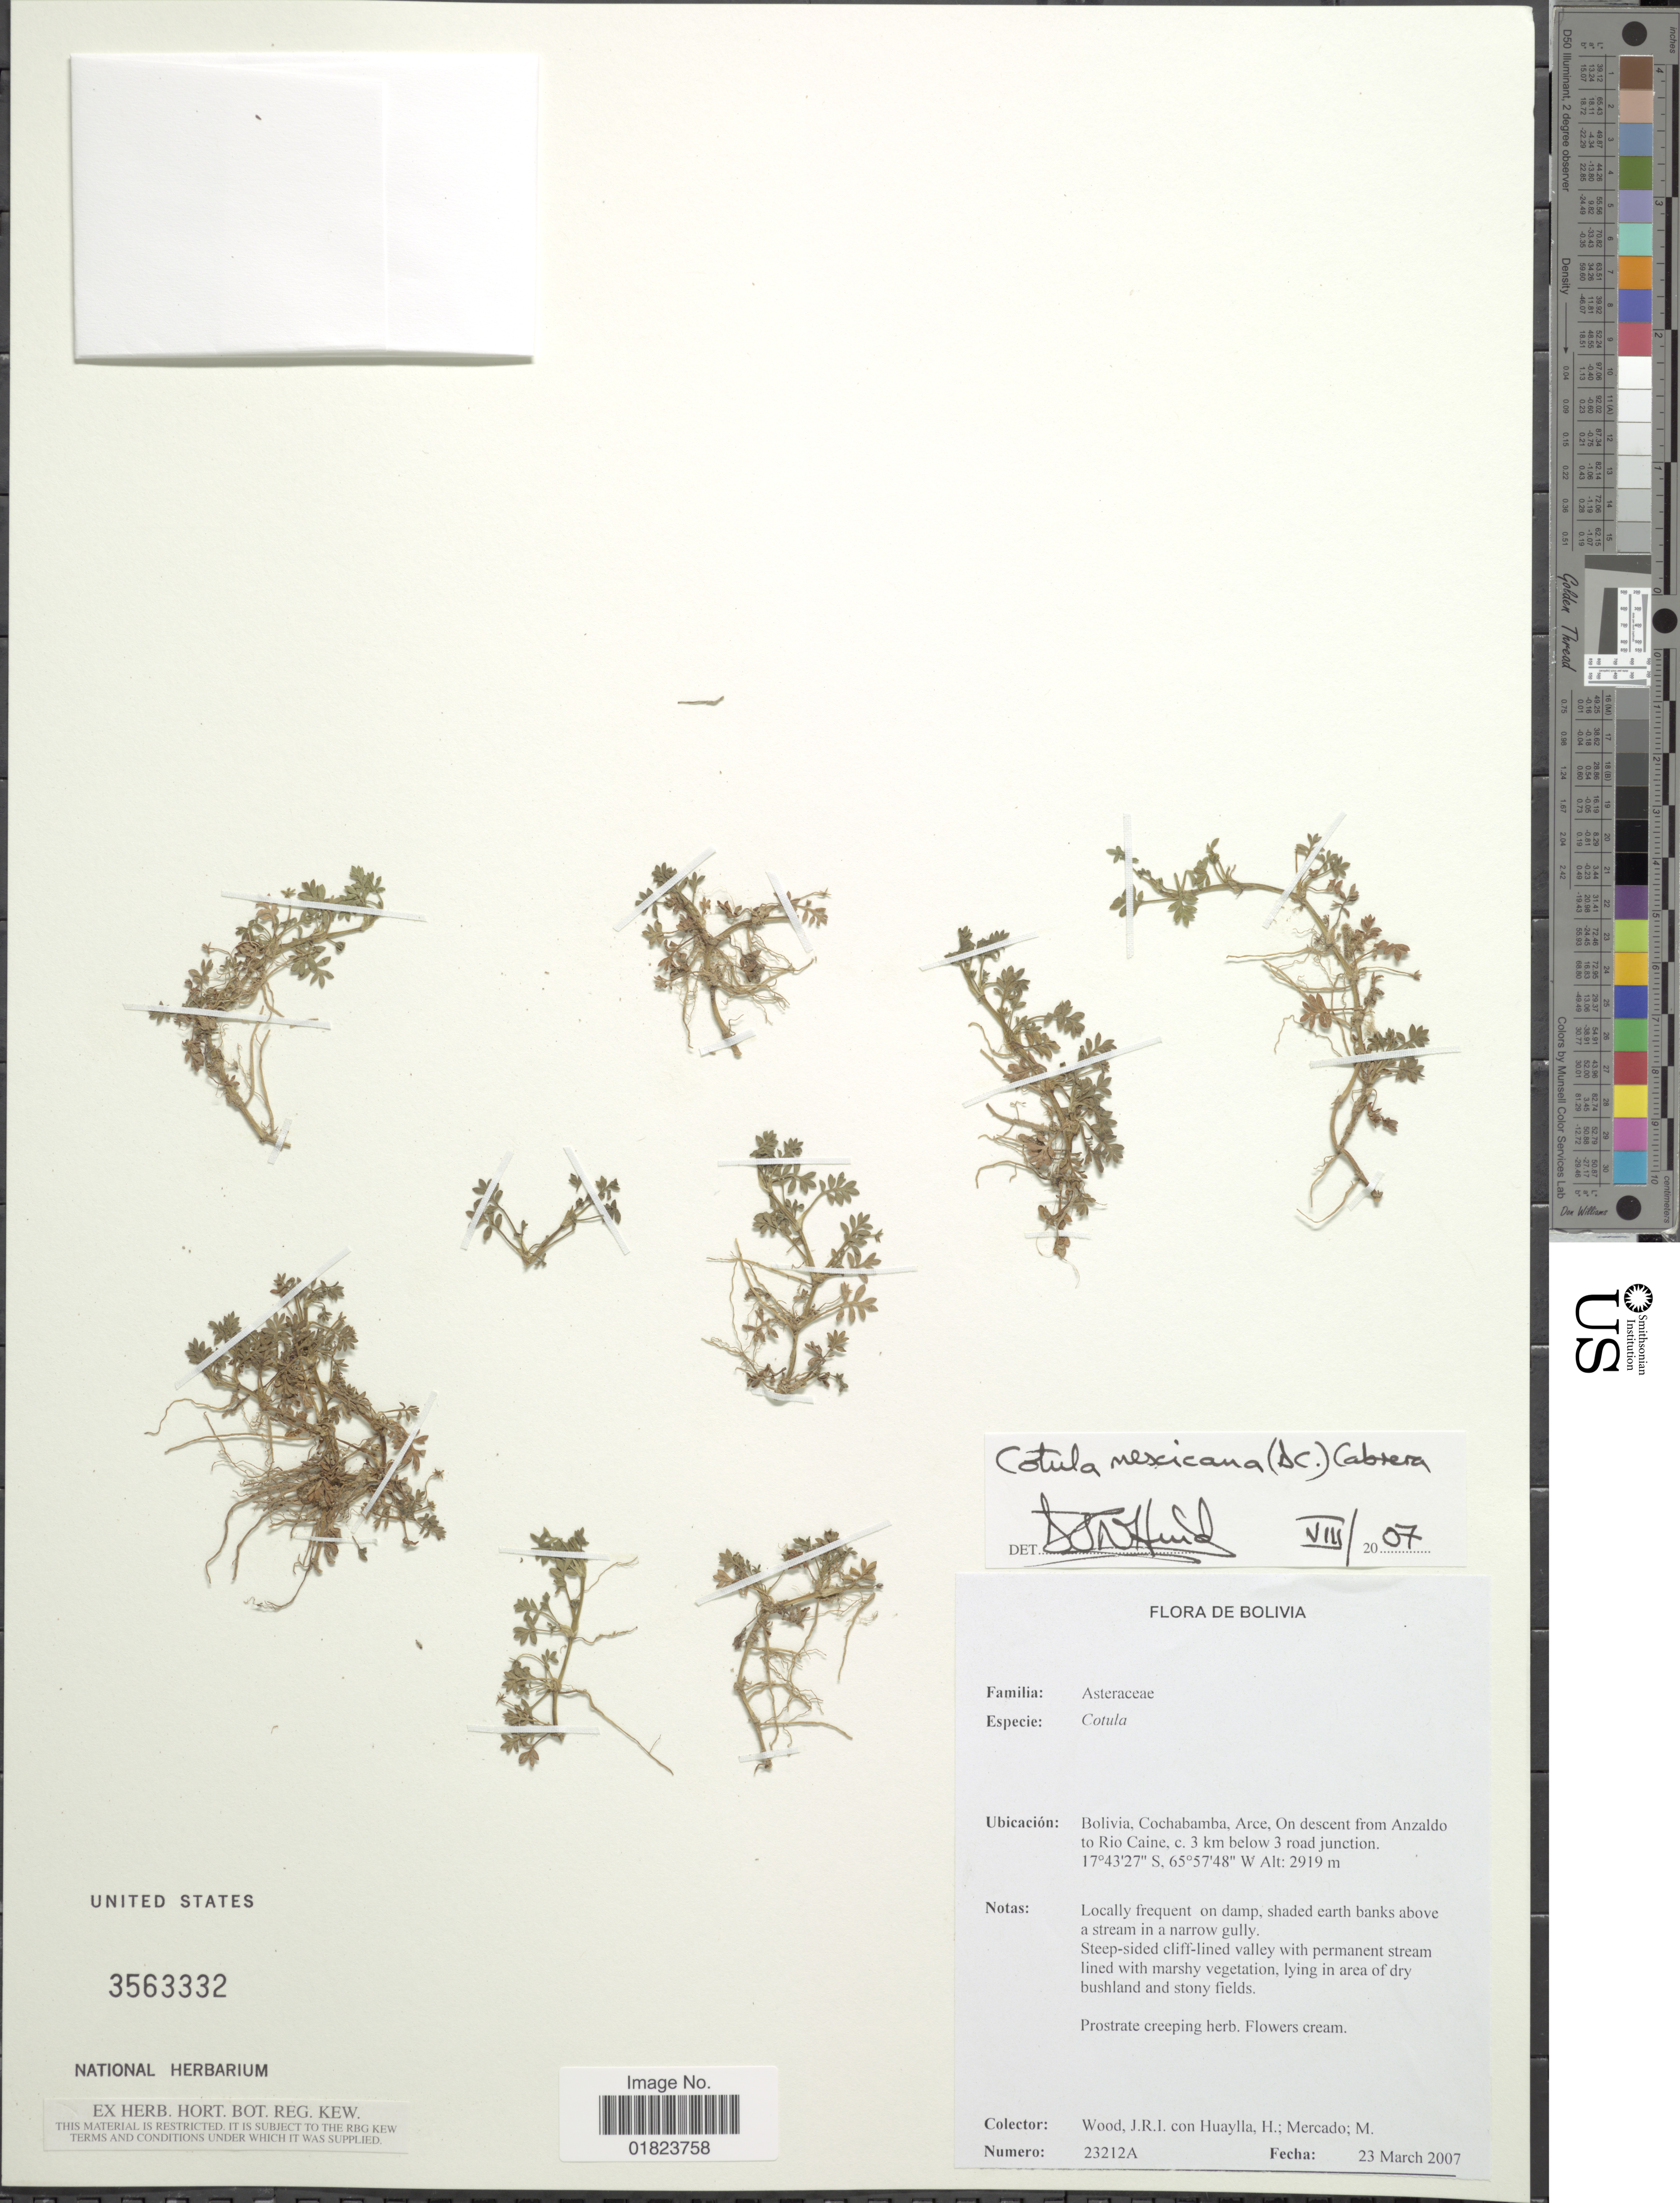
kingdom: Plantae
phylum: Tracheophyta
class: Magnoliopsida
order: Asterales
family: Asteraceae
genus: Cotula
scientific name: Cotula mexicana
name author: (DC.) Cabrera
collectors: J. R. I. Wood, H. Huaylla & M. Mercado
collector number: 23212A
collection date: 2007-03-23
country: Bolivia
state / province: Cochabamba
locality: Bolivia. Cochabamba, Acre, On descent from Anzaldo to Rio Caine, c. 3 km below 3 road junction.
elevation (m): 2919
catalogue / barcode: US 3563332